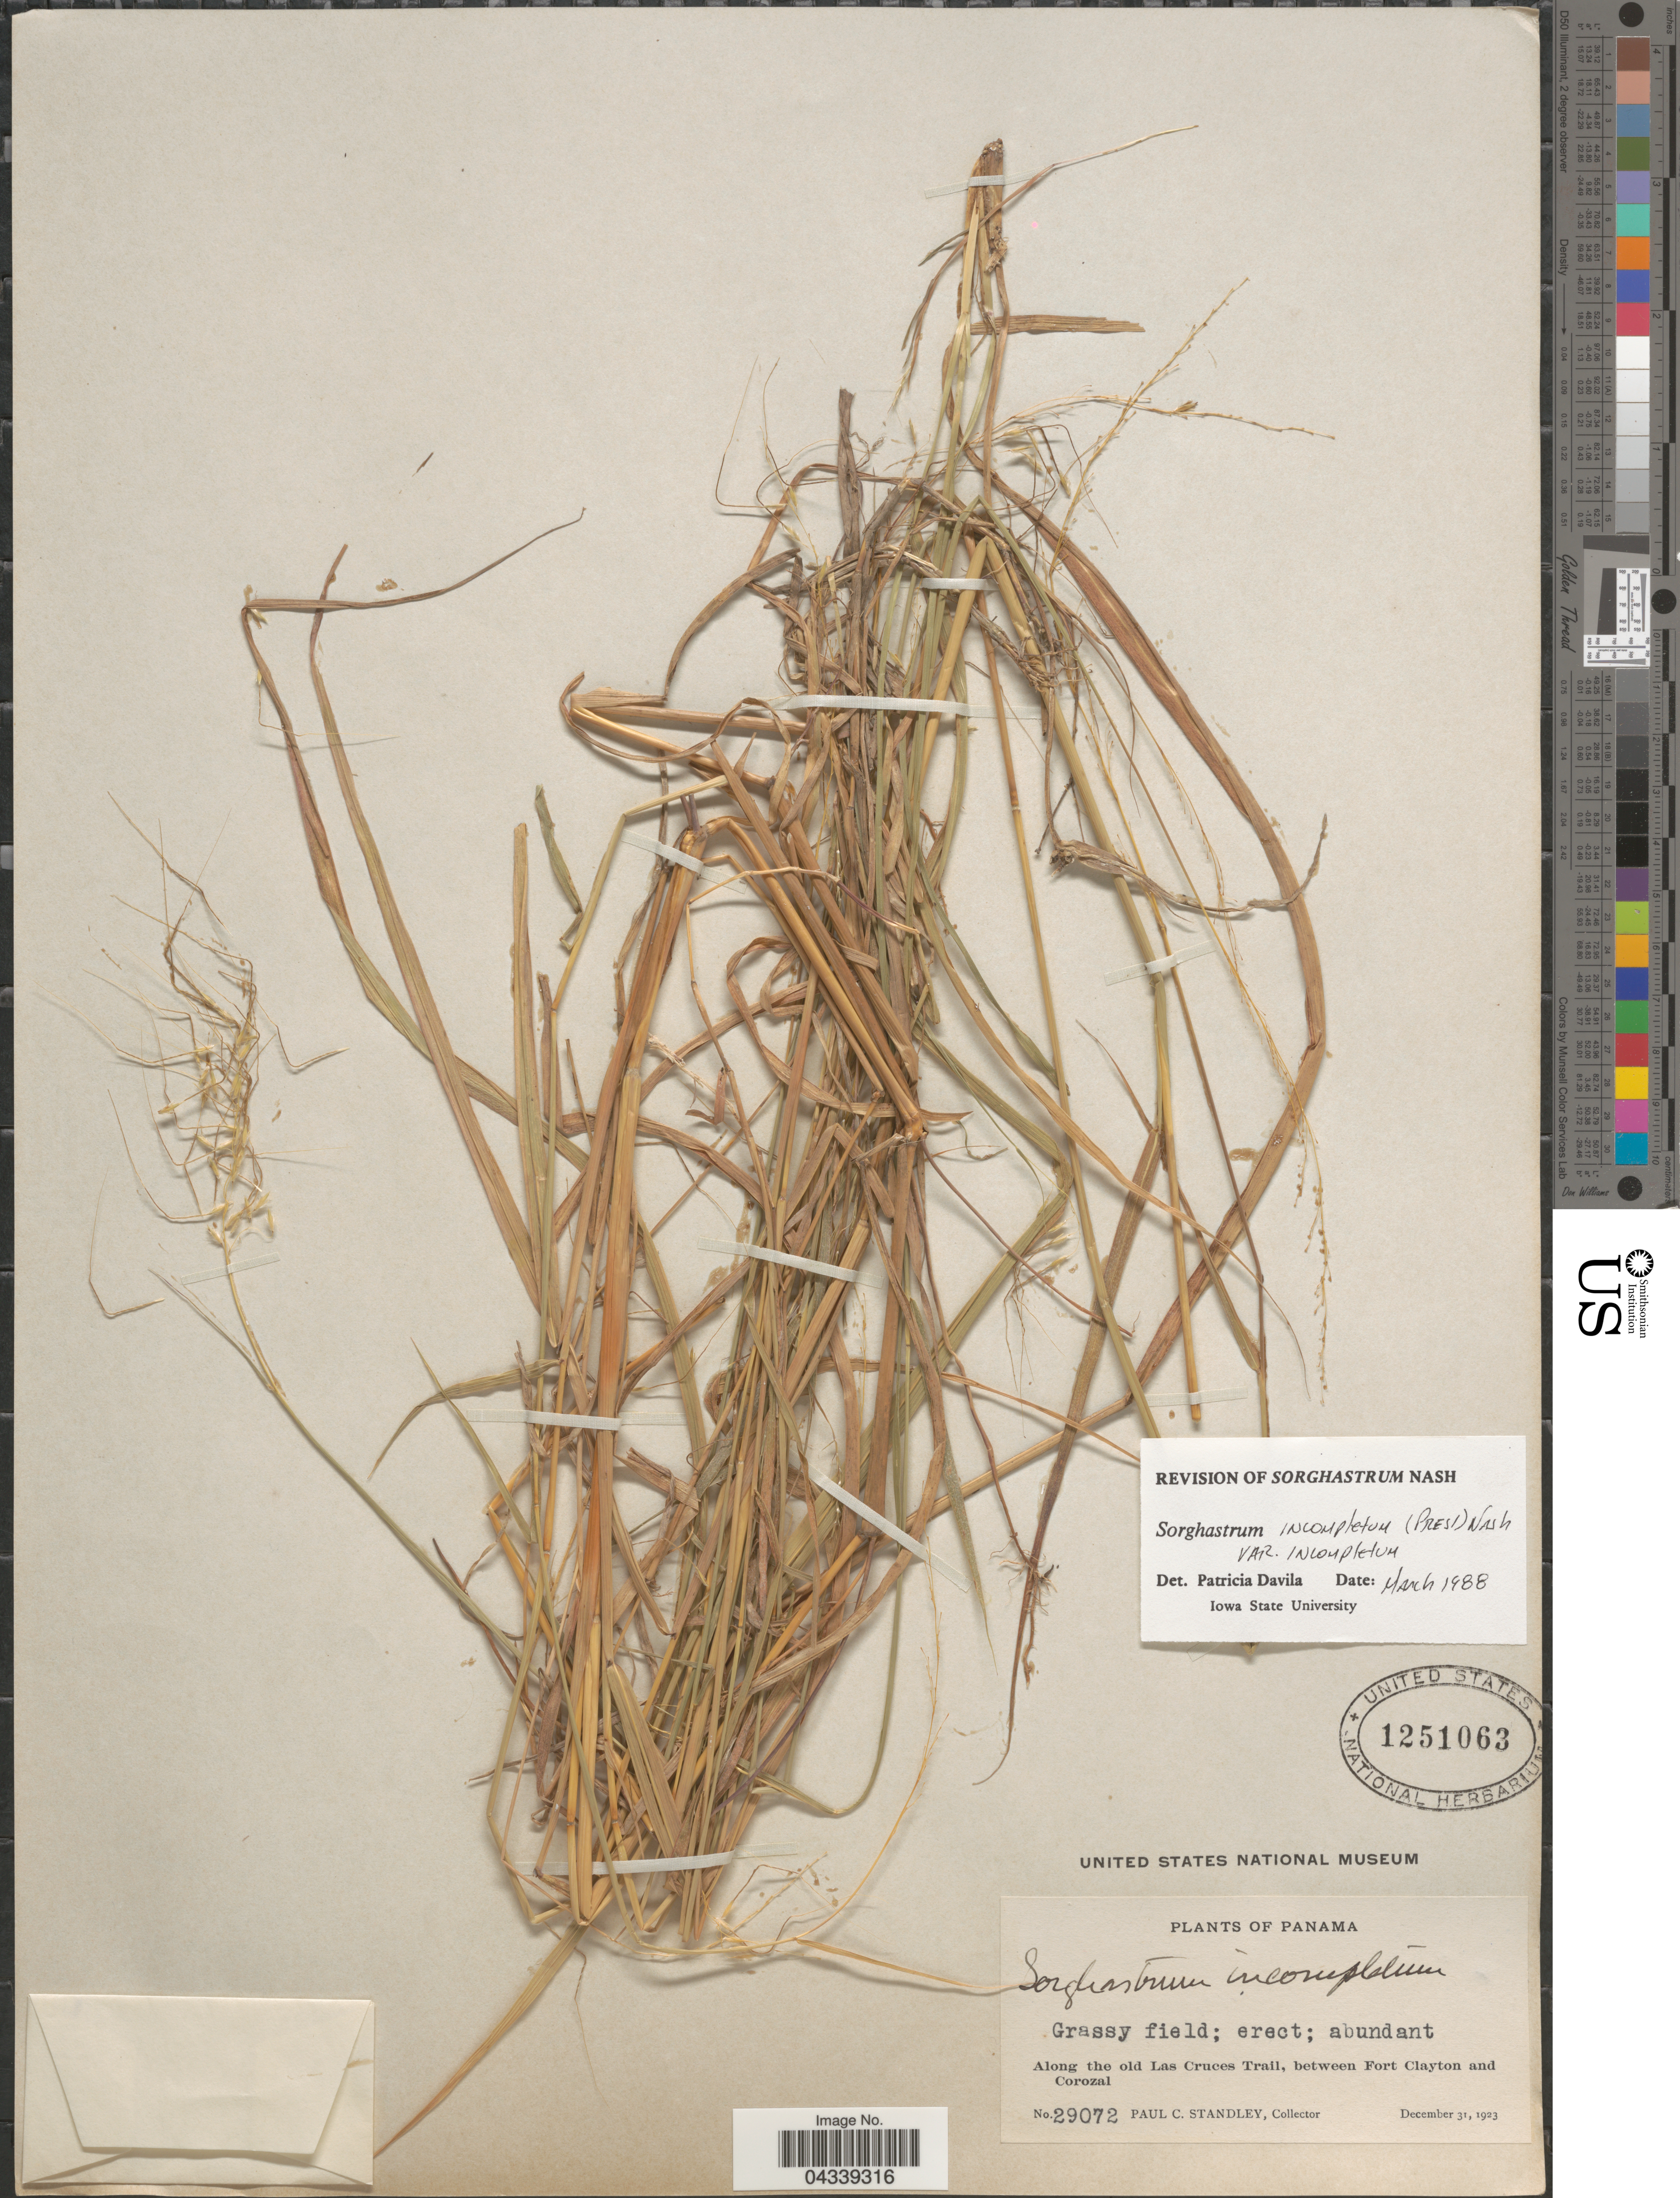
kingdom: Plantae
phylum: Tracheophyta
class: Liliopsida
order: Poales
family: Poaceae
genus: Sorghastrum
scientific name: Sorghastrum incompletum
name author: (J. Presl) Nash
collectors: P. C. Standley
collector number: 29072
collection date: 1923-12-31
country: Panama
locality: Along the old Las Cruces Trail, between Fort Clayton and Corozal.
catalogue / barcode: US 1251063